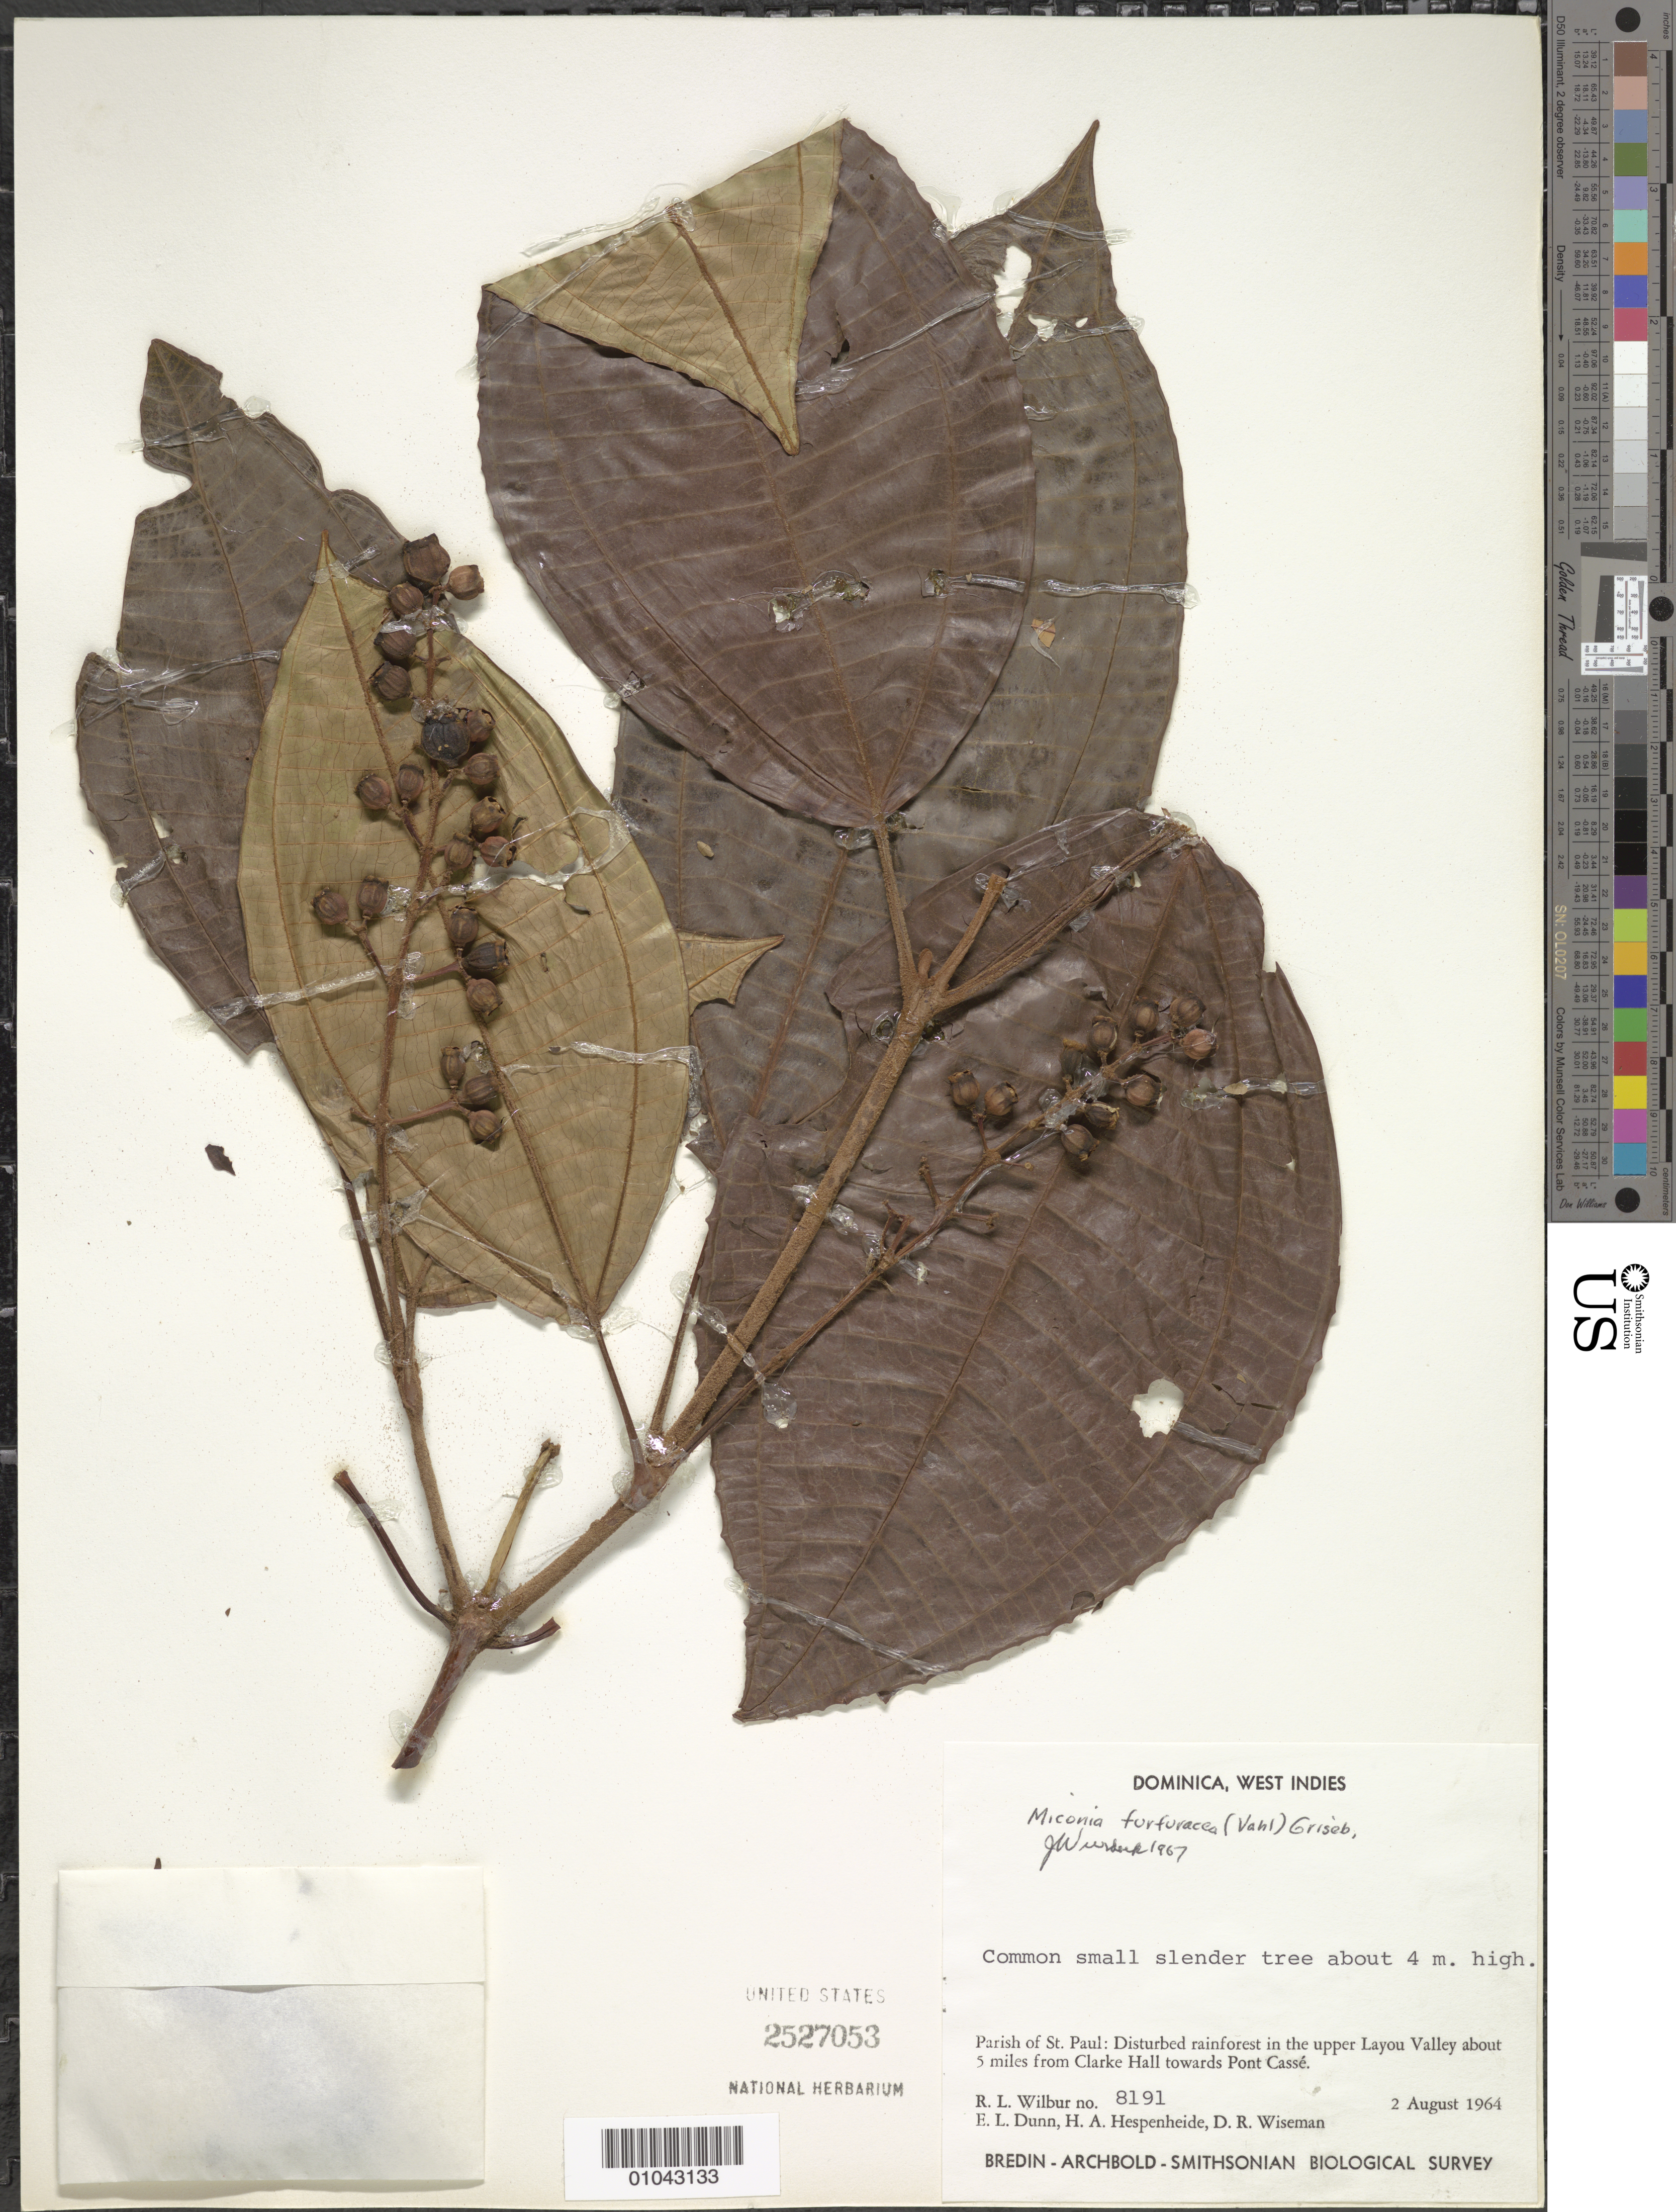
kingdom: Plantae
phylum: Tracheophyta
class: Magnoliopsida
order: Myrtales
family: Melastomataceae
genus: Miconia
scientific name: Miconia furfuracea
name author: (Vahl) Griseb.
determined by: Wurdack, John J., (US), US (UNITED STATES)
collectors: R. L. Wilbur, E. Dunn, H. A. Hespenheide & D. R. Wiseman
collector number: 8191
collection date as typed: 02 Aug 1964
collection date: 1964-08-02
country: Dominica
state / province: St. Paul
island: Dominica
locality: Upper Layou Valley about 5 miles from Clarke Hall towards Pont Cassé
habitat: Disturbed rainforest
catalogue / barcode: US 2527053